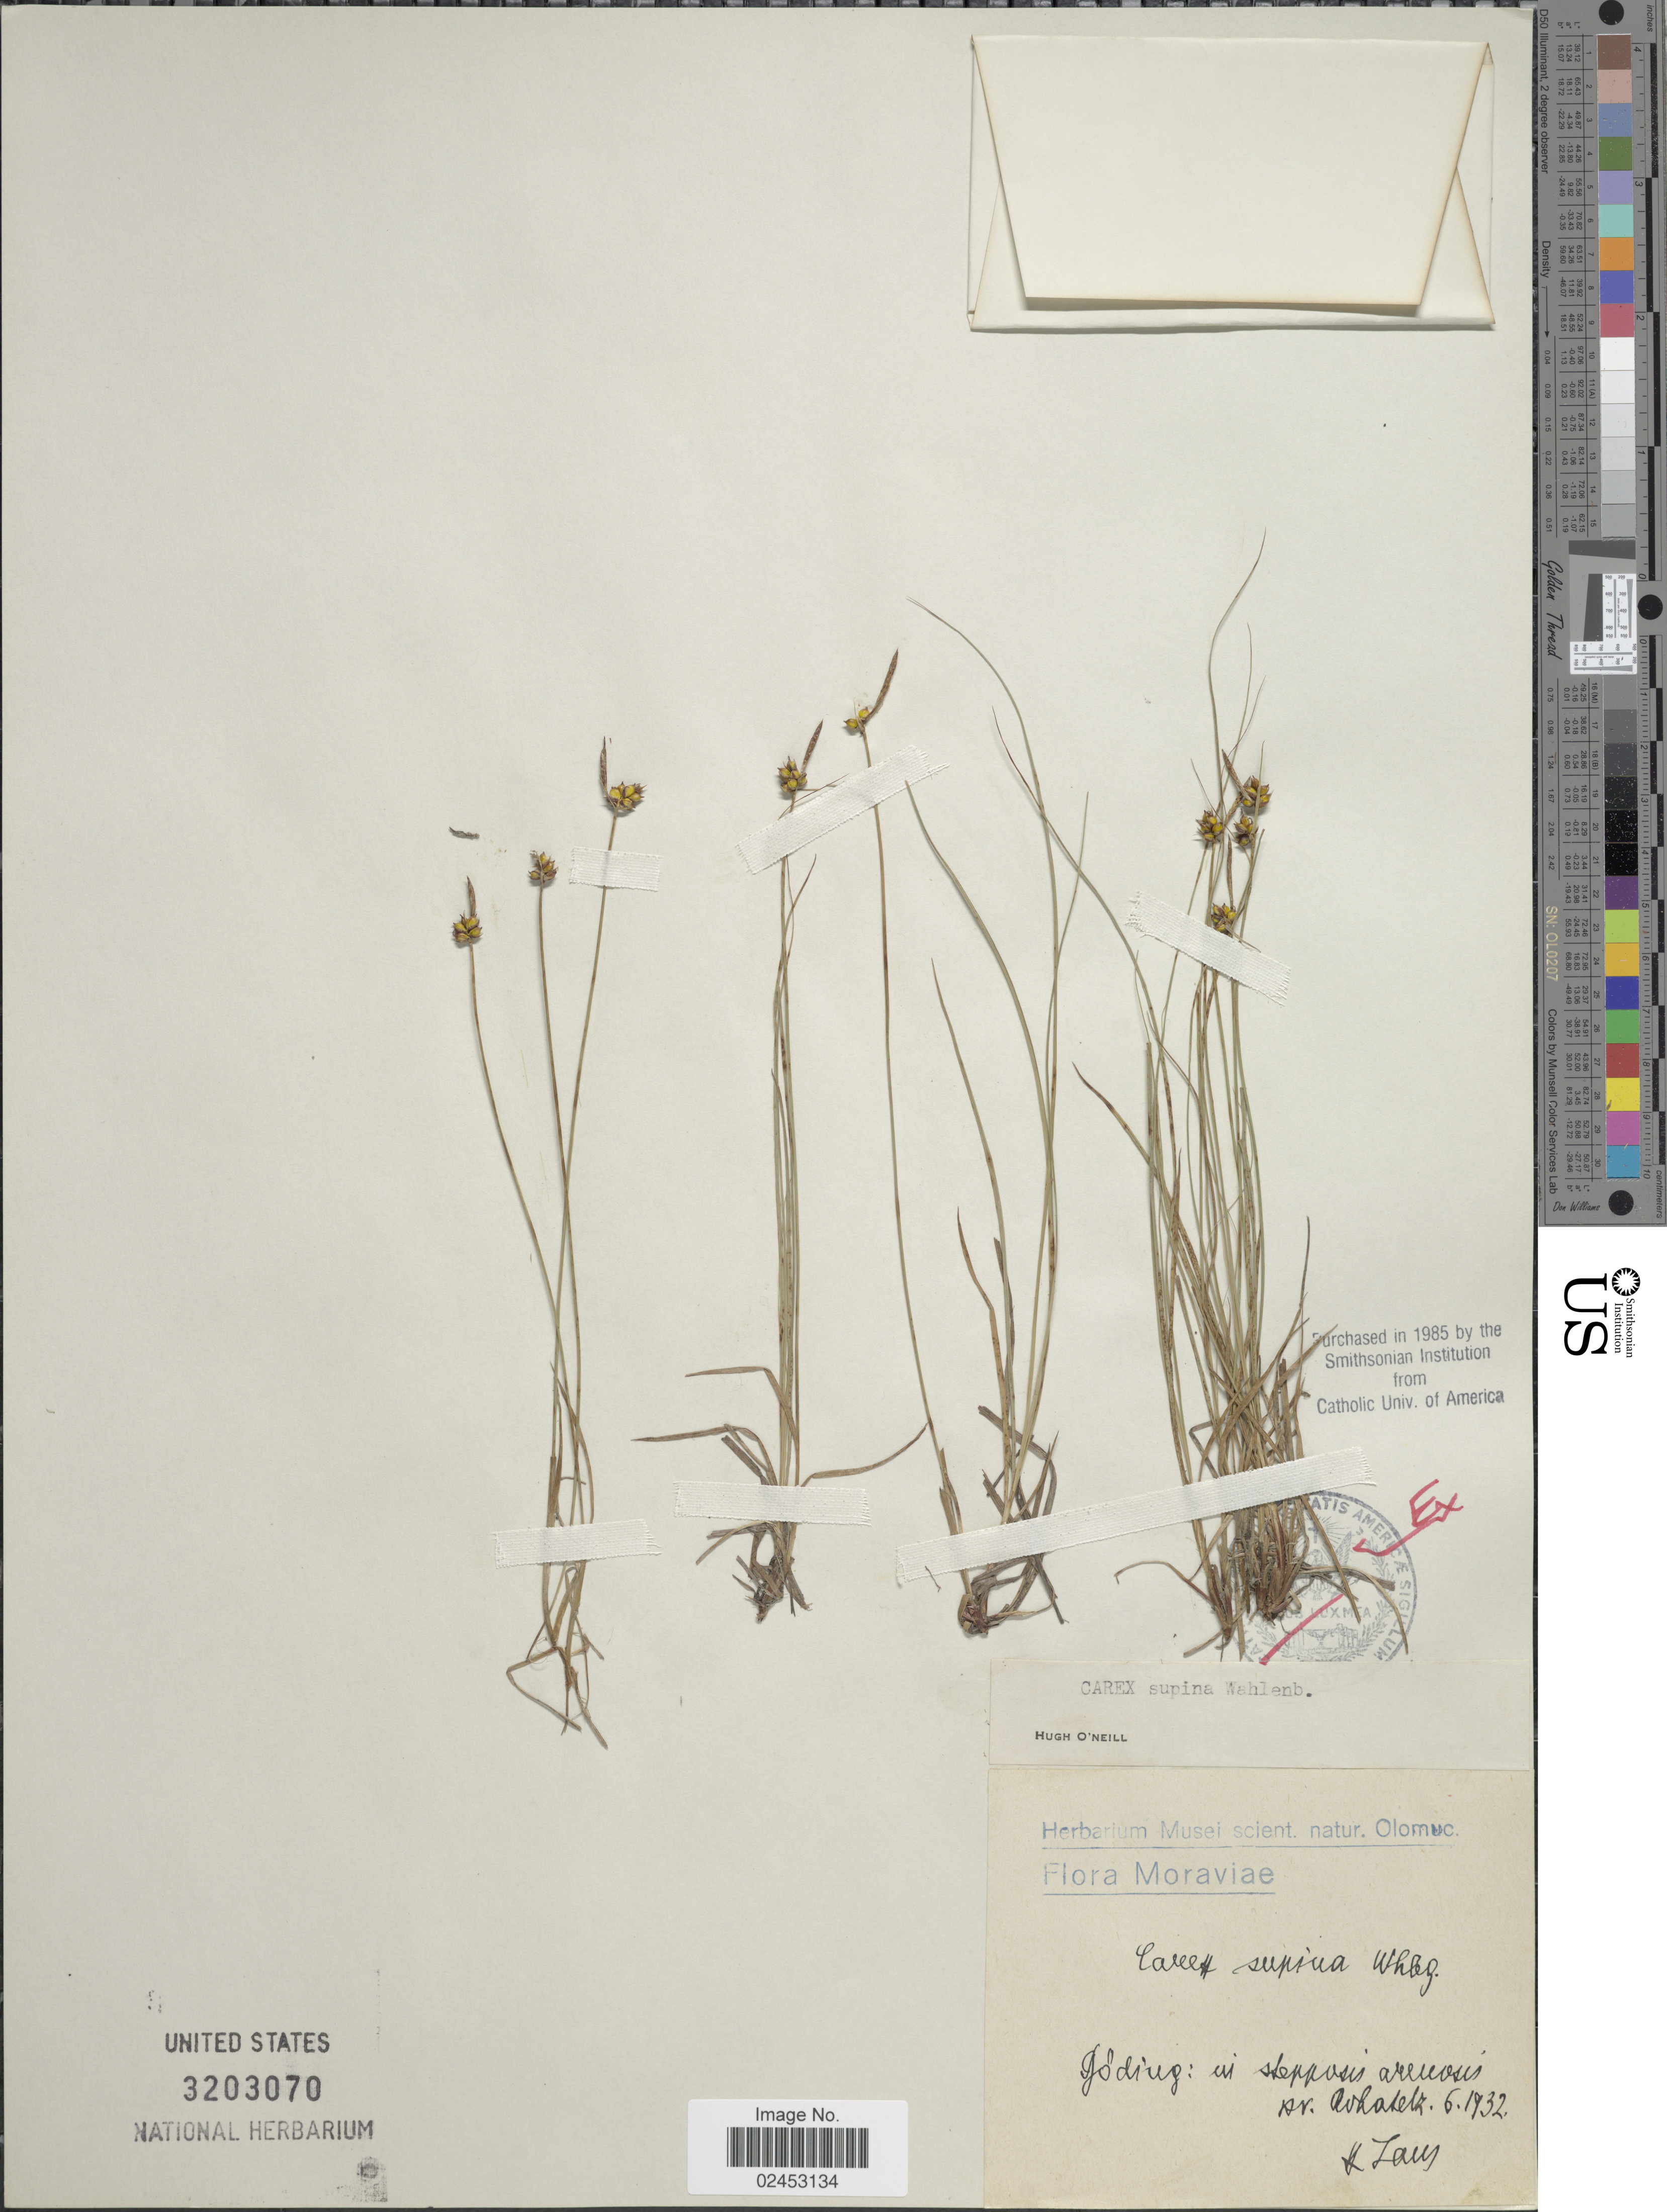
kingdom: Plantae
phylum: Tracheophyta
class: Liliopsida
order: Poales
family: Cyperaceae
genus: Carex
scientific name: Carex supina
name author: Willd. ex Wahlenb.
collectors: H. Laus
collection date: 1932-06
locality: Moraviae merid., Godiuz [interpreted]: in stepposis arenosis pr. Avhaltelz [interpreted].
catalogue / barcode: US 3203070